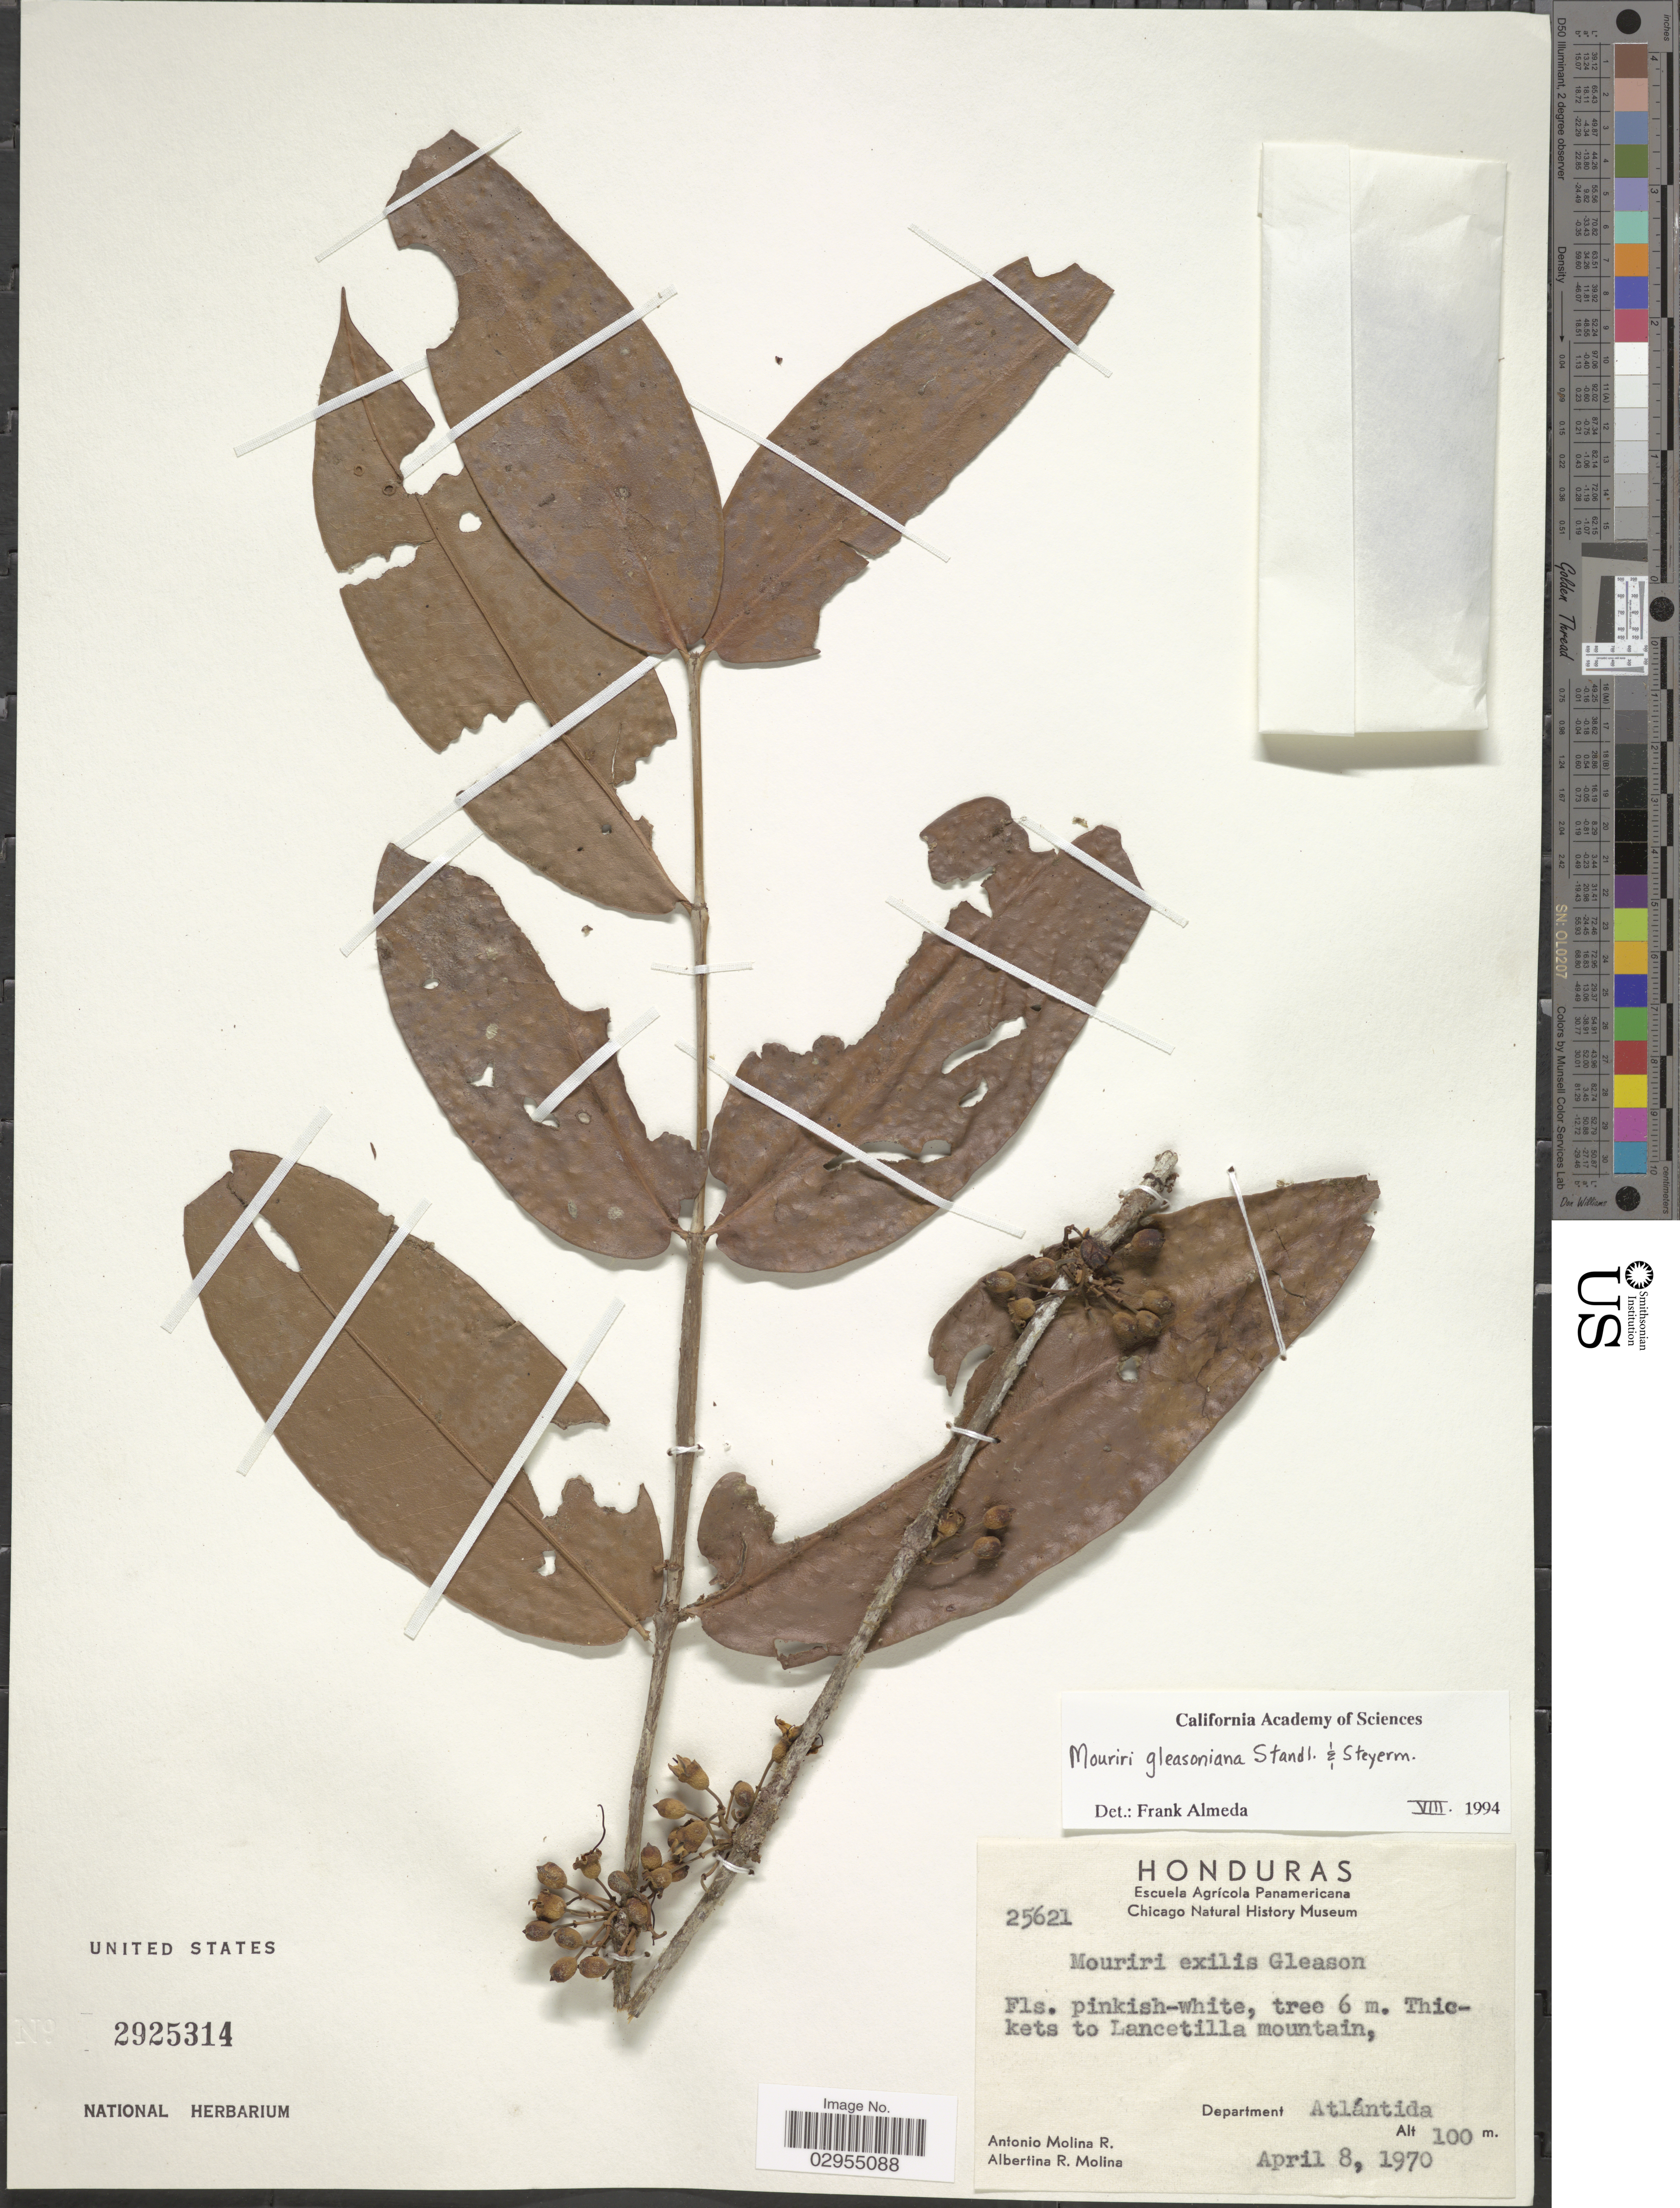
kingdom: Plantae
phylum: Tracheophyta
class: Magnoliopsida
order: Myrtales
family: Melastomataceae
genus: Mouriri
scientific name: Mouriri gleasoniana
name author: Standl.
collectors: A. Molina R. & A. R. Molina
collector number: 25621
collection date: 1970-04-08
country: Honduras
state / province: Atlántida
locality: Thickets to Lancetilla mountain, Department Atlántida.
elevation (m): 100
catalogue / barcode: US 2925314